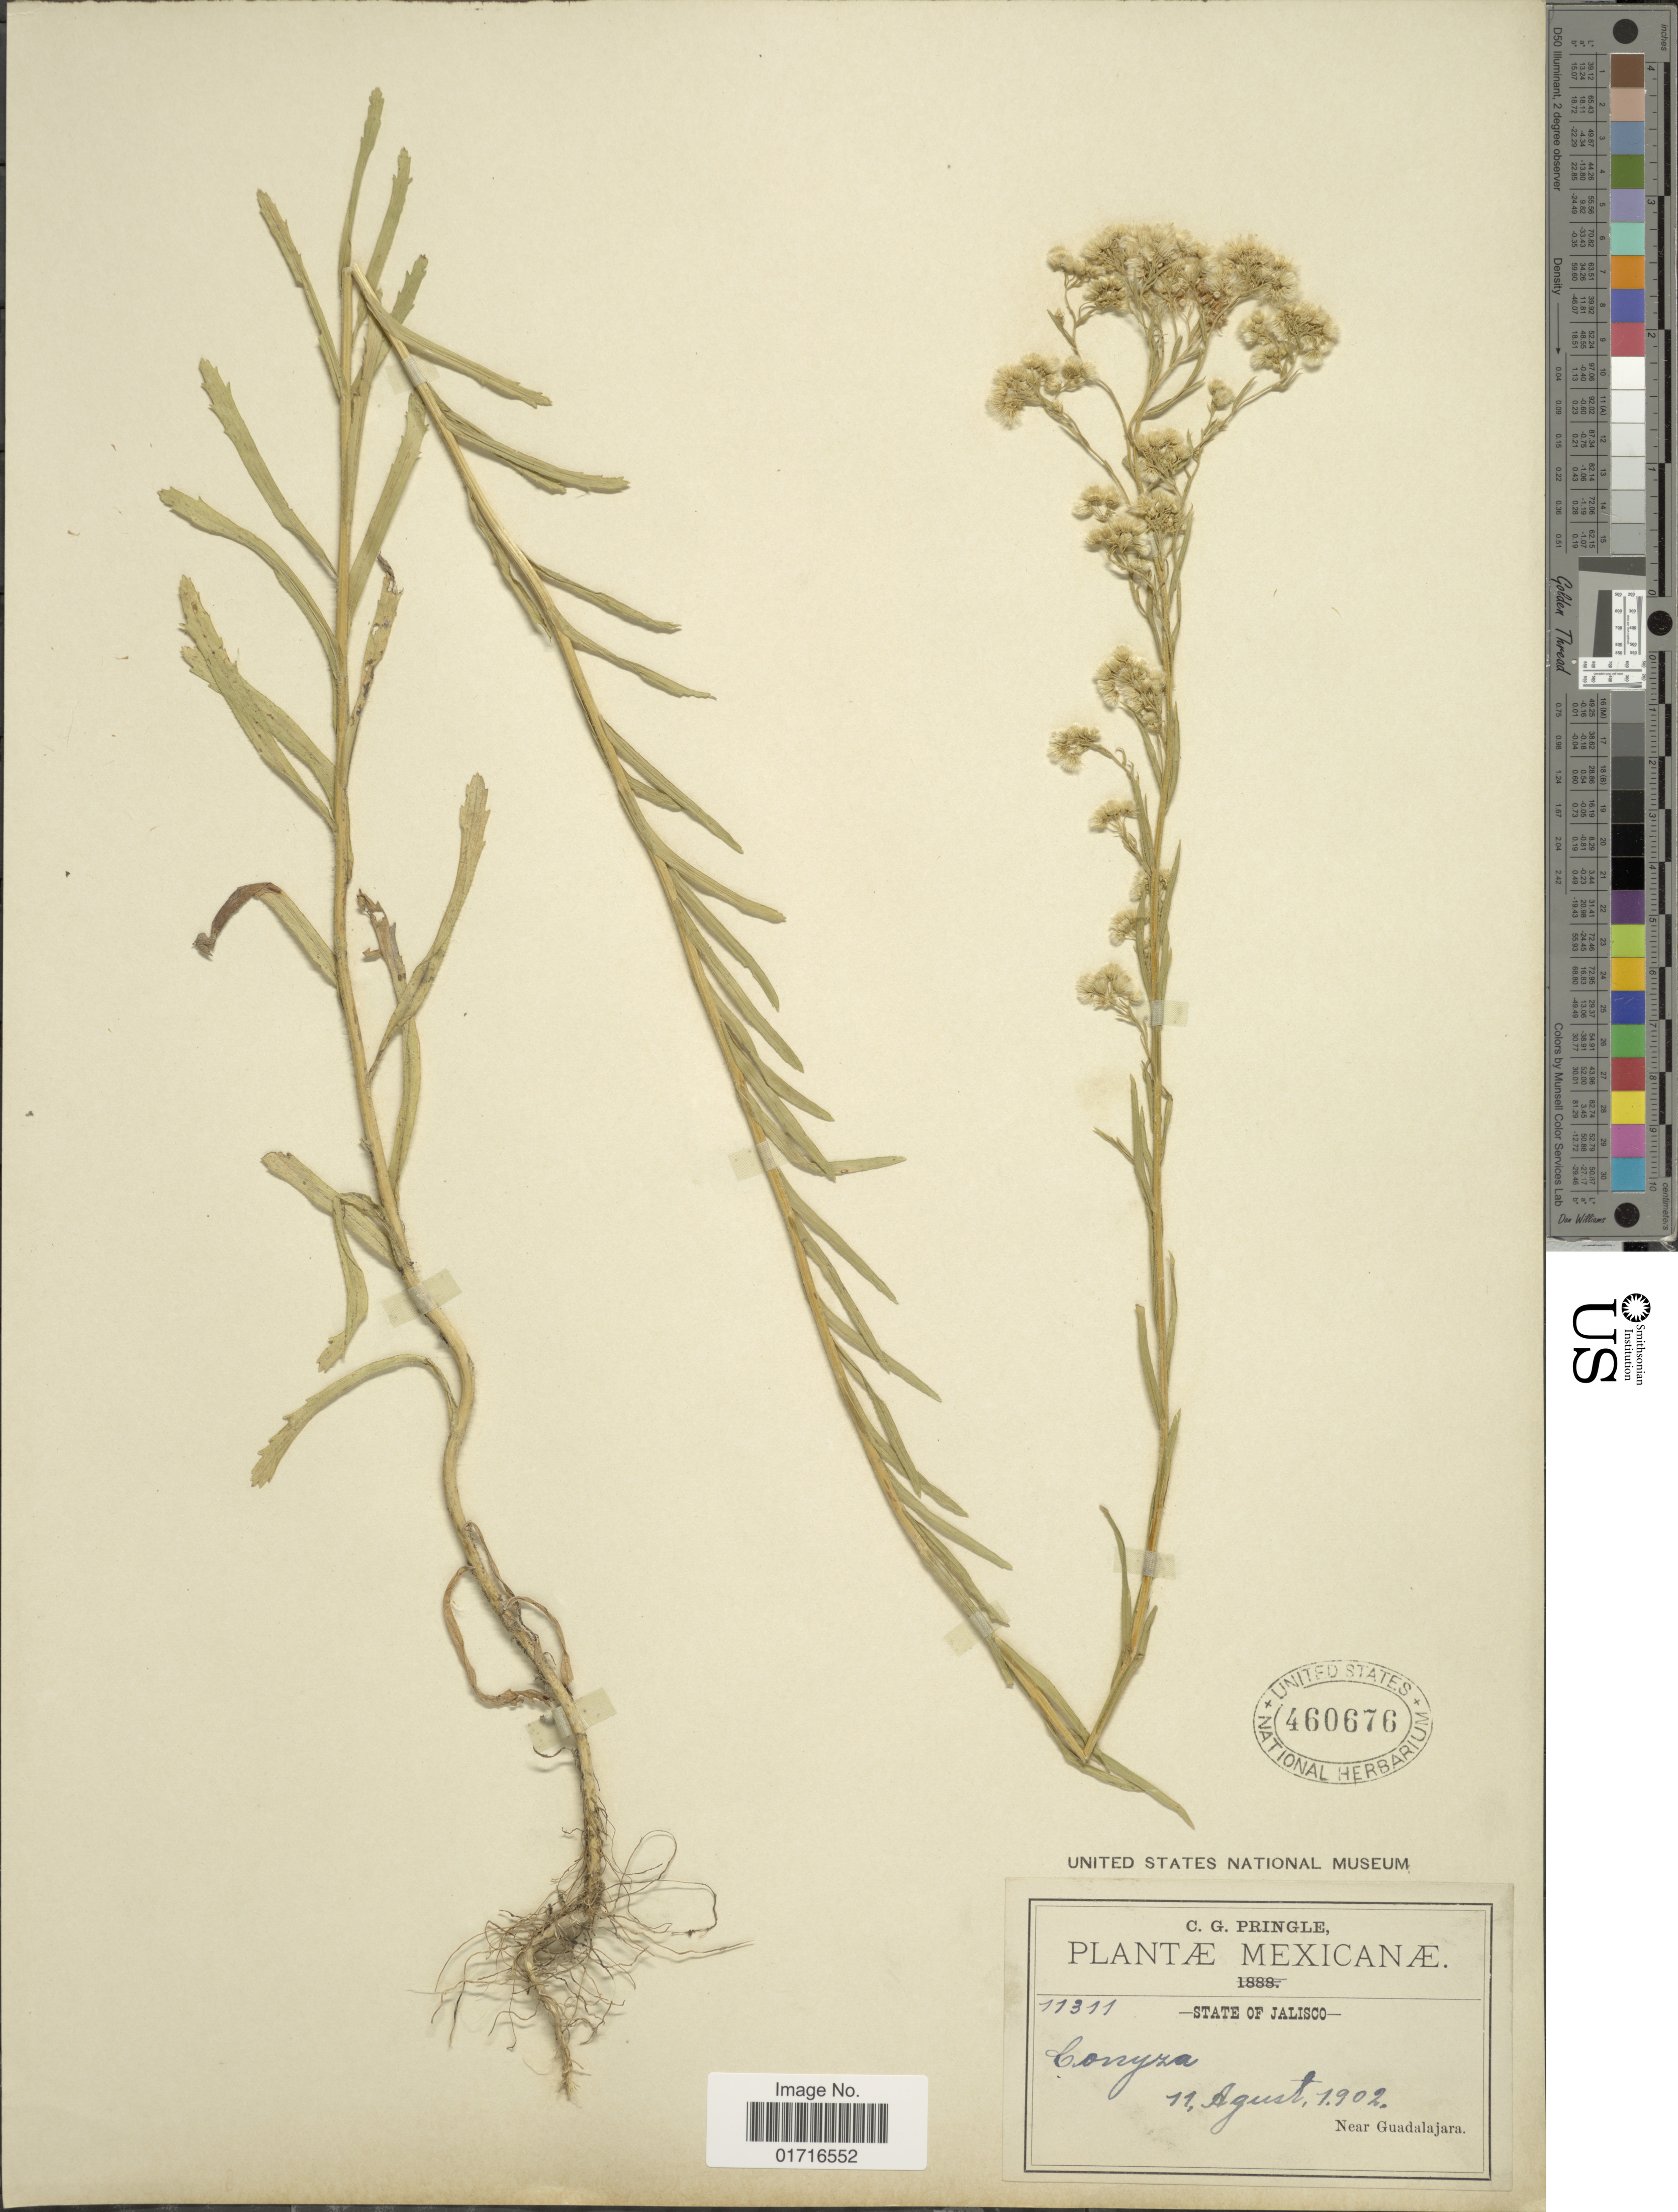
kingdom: Plantae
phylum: Tracheophyta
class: Magnoliopsida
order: Asterales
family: Asteraceae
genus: Conyza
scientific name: Conyza microcephala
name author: Hemsl.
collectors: C. G. Pringle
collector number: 11311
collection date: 1902-08-11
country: Mexico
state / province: Jalisco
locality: Conyza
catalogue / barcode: US 460676